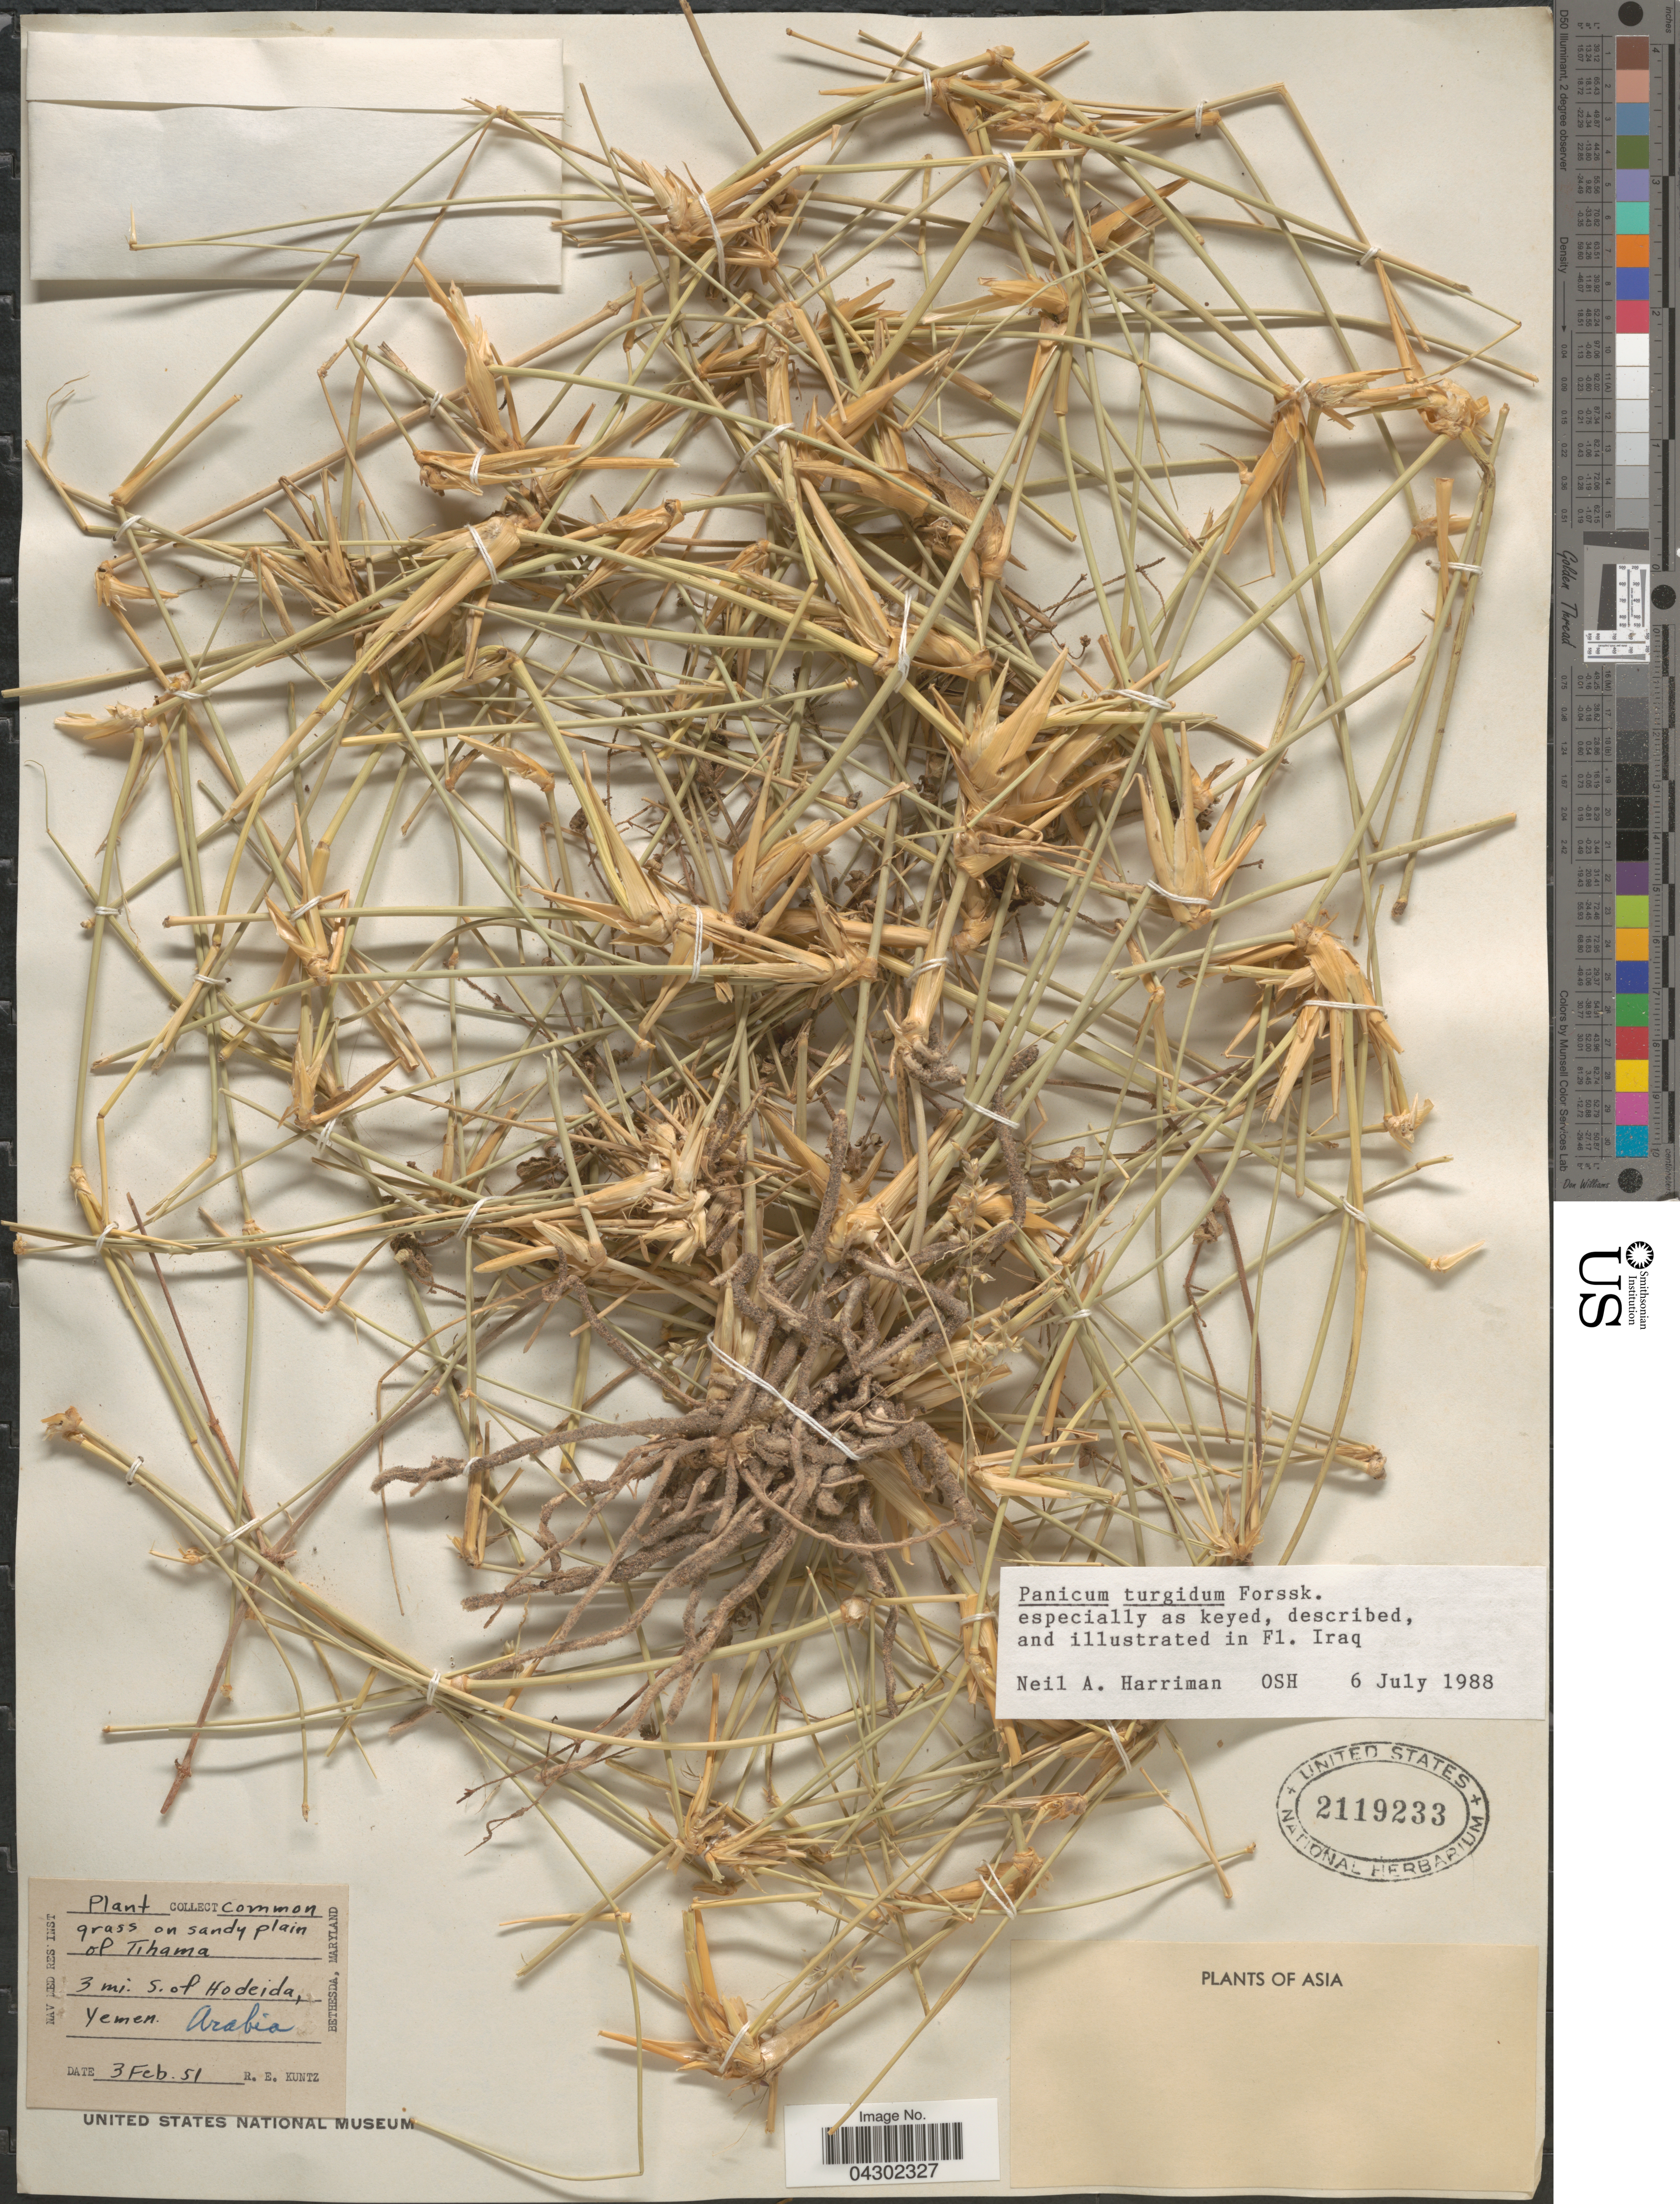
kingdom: Plantae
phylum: Tracheophyta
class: Liliopsida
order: Poales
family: Poaceae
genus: Panicum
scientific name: Panicum turgidum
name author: Forssk.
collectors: R. E. Kuntz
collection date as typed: Transcribed d/m/y: 3/2/51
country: Yemen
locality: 3 mi. S. of Hodeida, Arabia.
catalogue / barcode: US 2119233